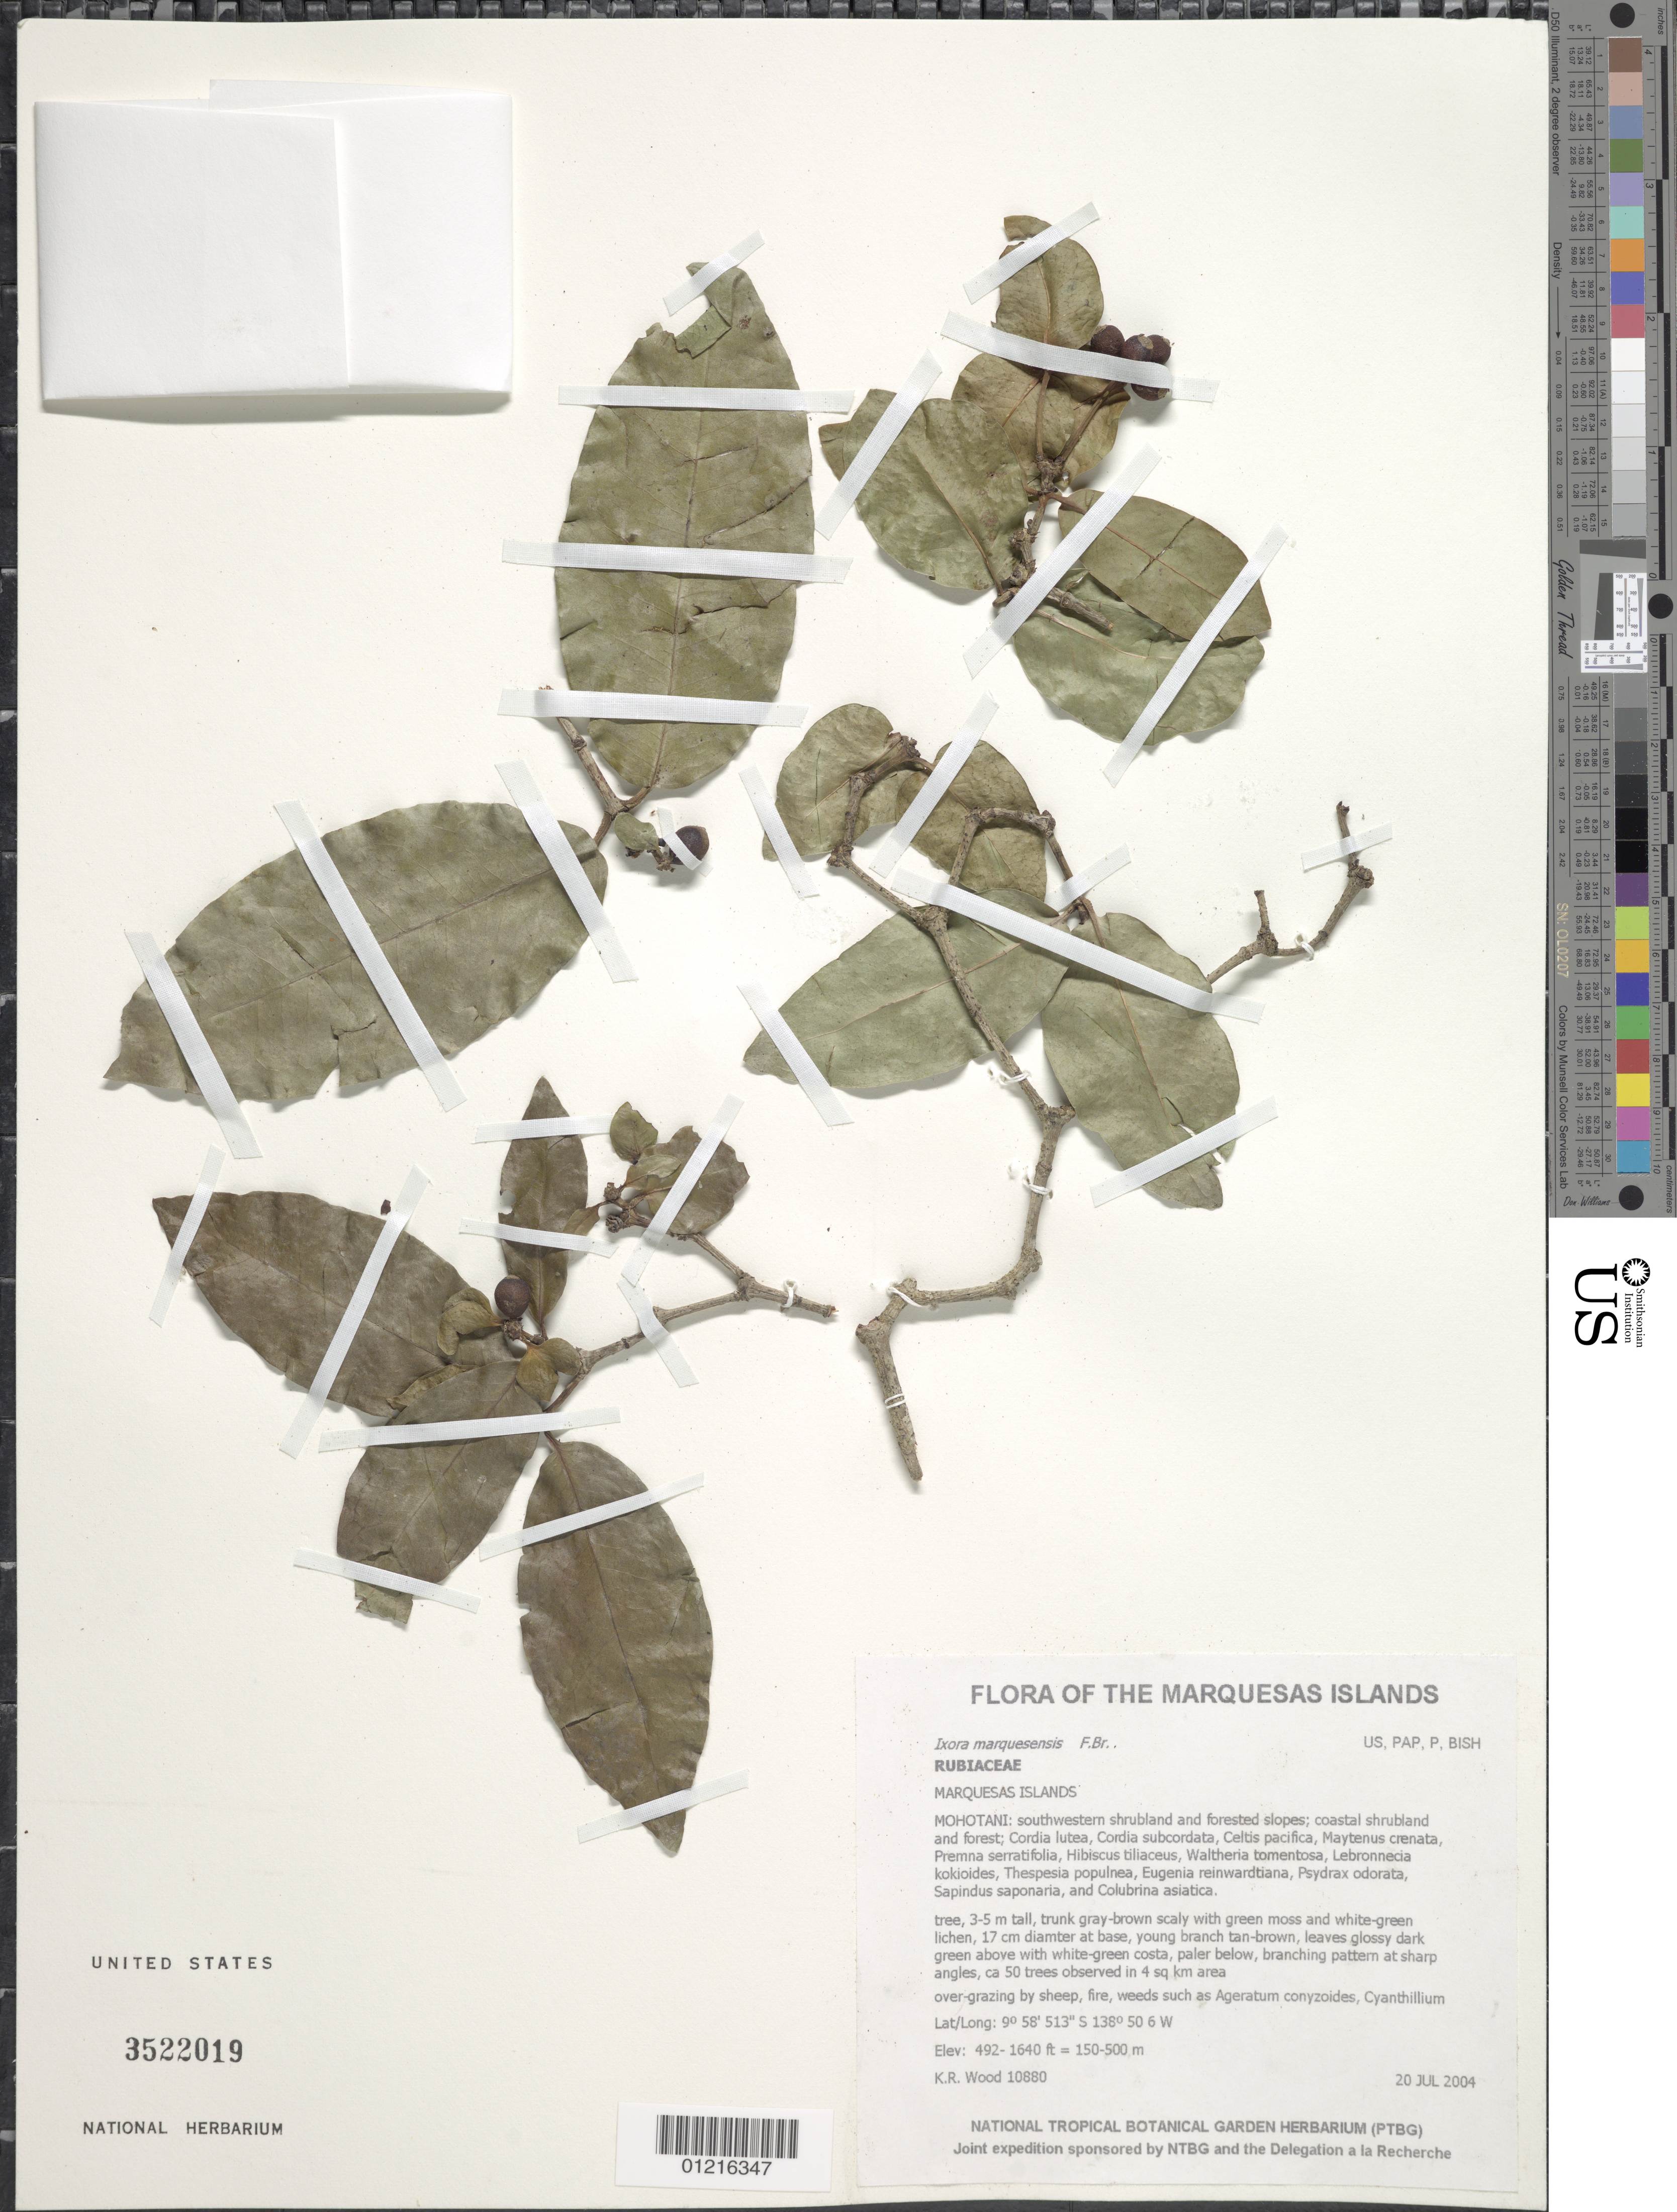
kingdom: Plantae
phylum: Tracheophyta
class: Magnoliopsida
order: Gentianales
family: Rubiaceae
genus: Ixora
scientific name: Ixora marquesensis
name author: F. Br.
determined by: Lorence, David H.; Wagner, W. H.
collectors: K. R. Wood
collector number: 10880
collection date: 2004-07-20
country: French Polynesia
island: Mohotani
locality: Southwestern shrubland and forested slopes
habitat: Coastal shrubland and forest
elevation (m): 150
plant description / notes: Over-grazing by sheep, fire, weeds such as Ageratum conyzoides, Cyanthillium cinereum, Chamaesyce hirta, Senna occidentalis, Ocimum gratissimum, Abutilon hirtum, Passiflora foetida, Rhynchelytrum repens, and Urochloa reptans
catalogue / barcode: US 3522019